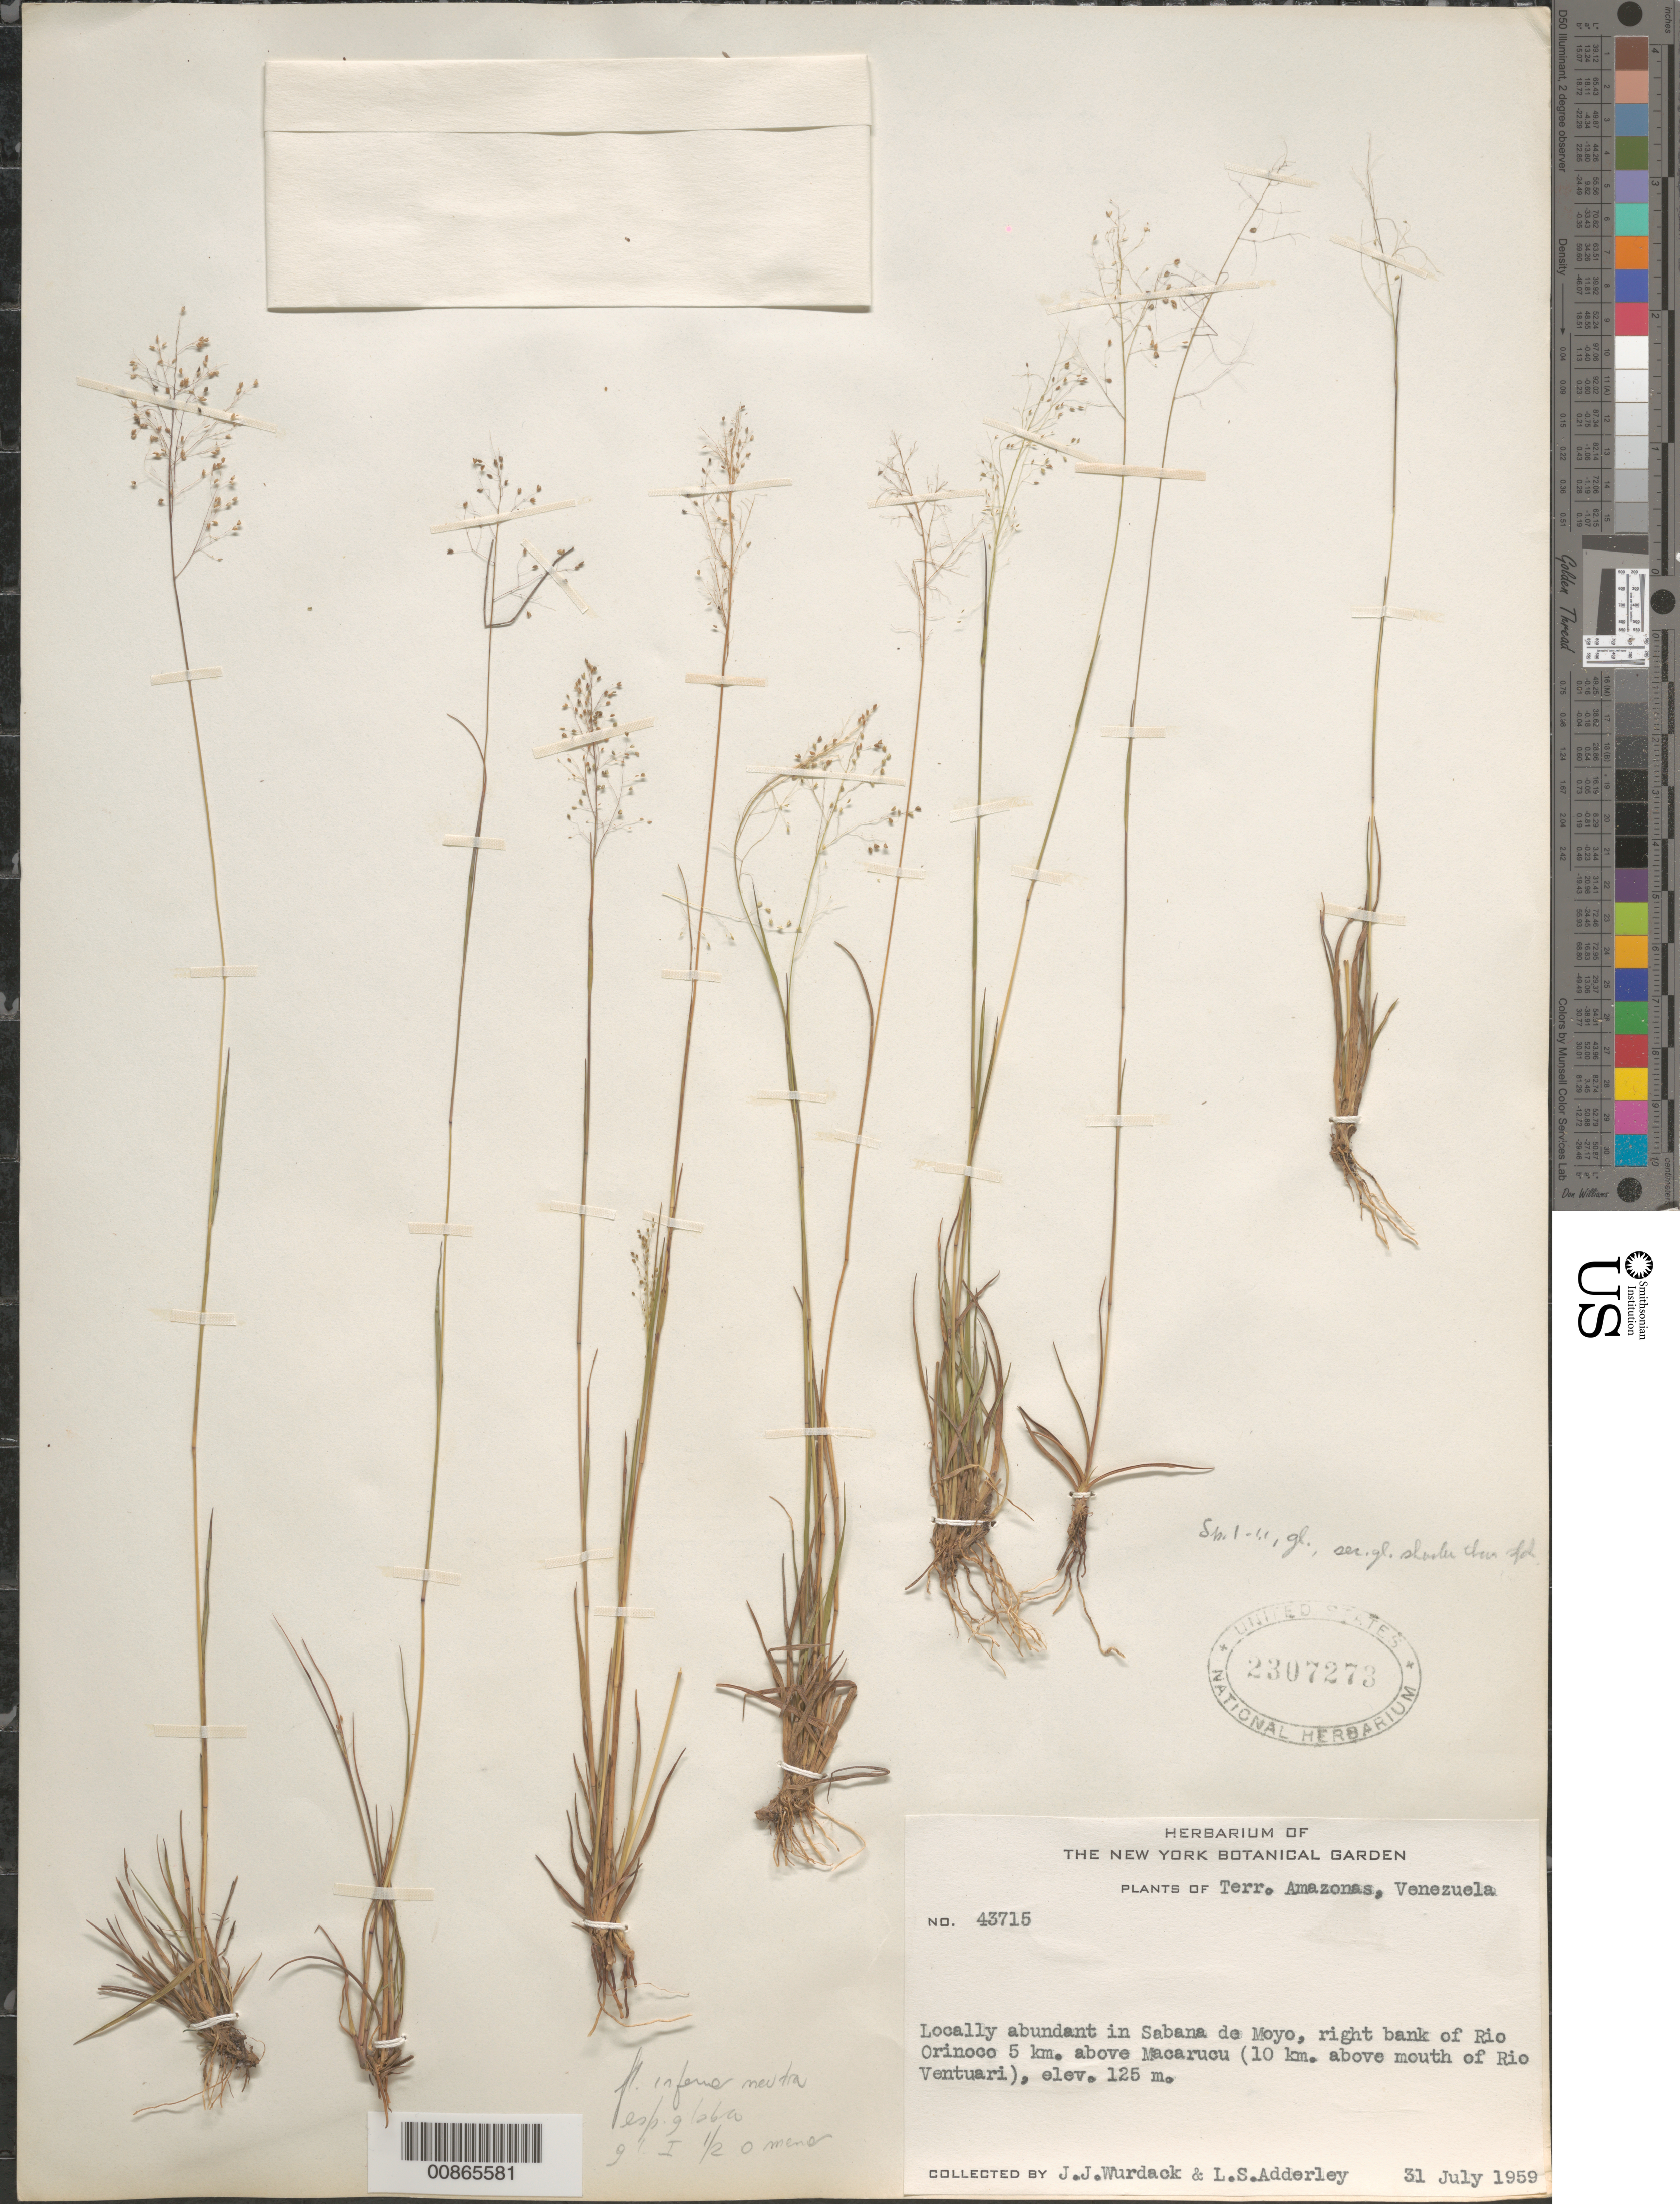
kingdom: Plantae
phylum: Tracheophyta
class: Liliopsida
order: Poales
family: Poaceae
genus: Panicum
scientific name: Panicum sp.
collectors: J. J. Wurdack & L. S. Adderley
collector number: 43715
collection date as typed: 31-Jul-59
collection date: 1959-07-31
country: Venezuela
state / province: Amazonas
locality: Sabana de Moyo, right bank of Orinoco R, 5 km above Macaruca, 10 km above mouth of Río Ventuari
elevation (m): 125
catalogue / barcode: US 2307273